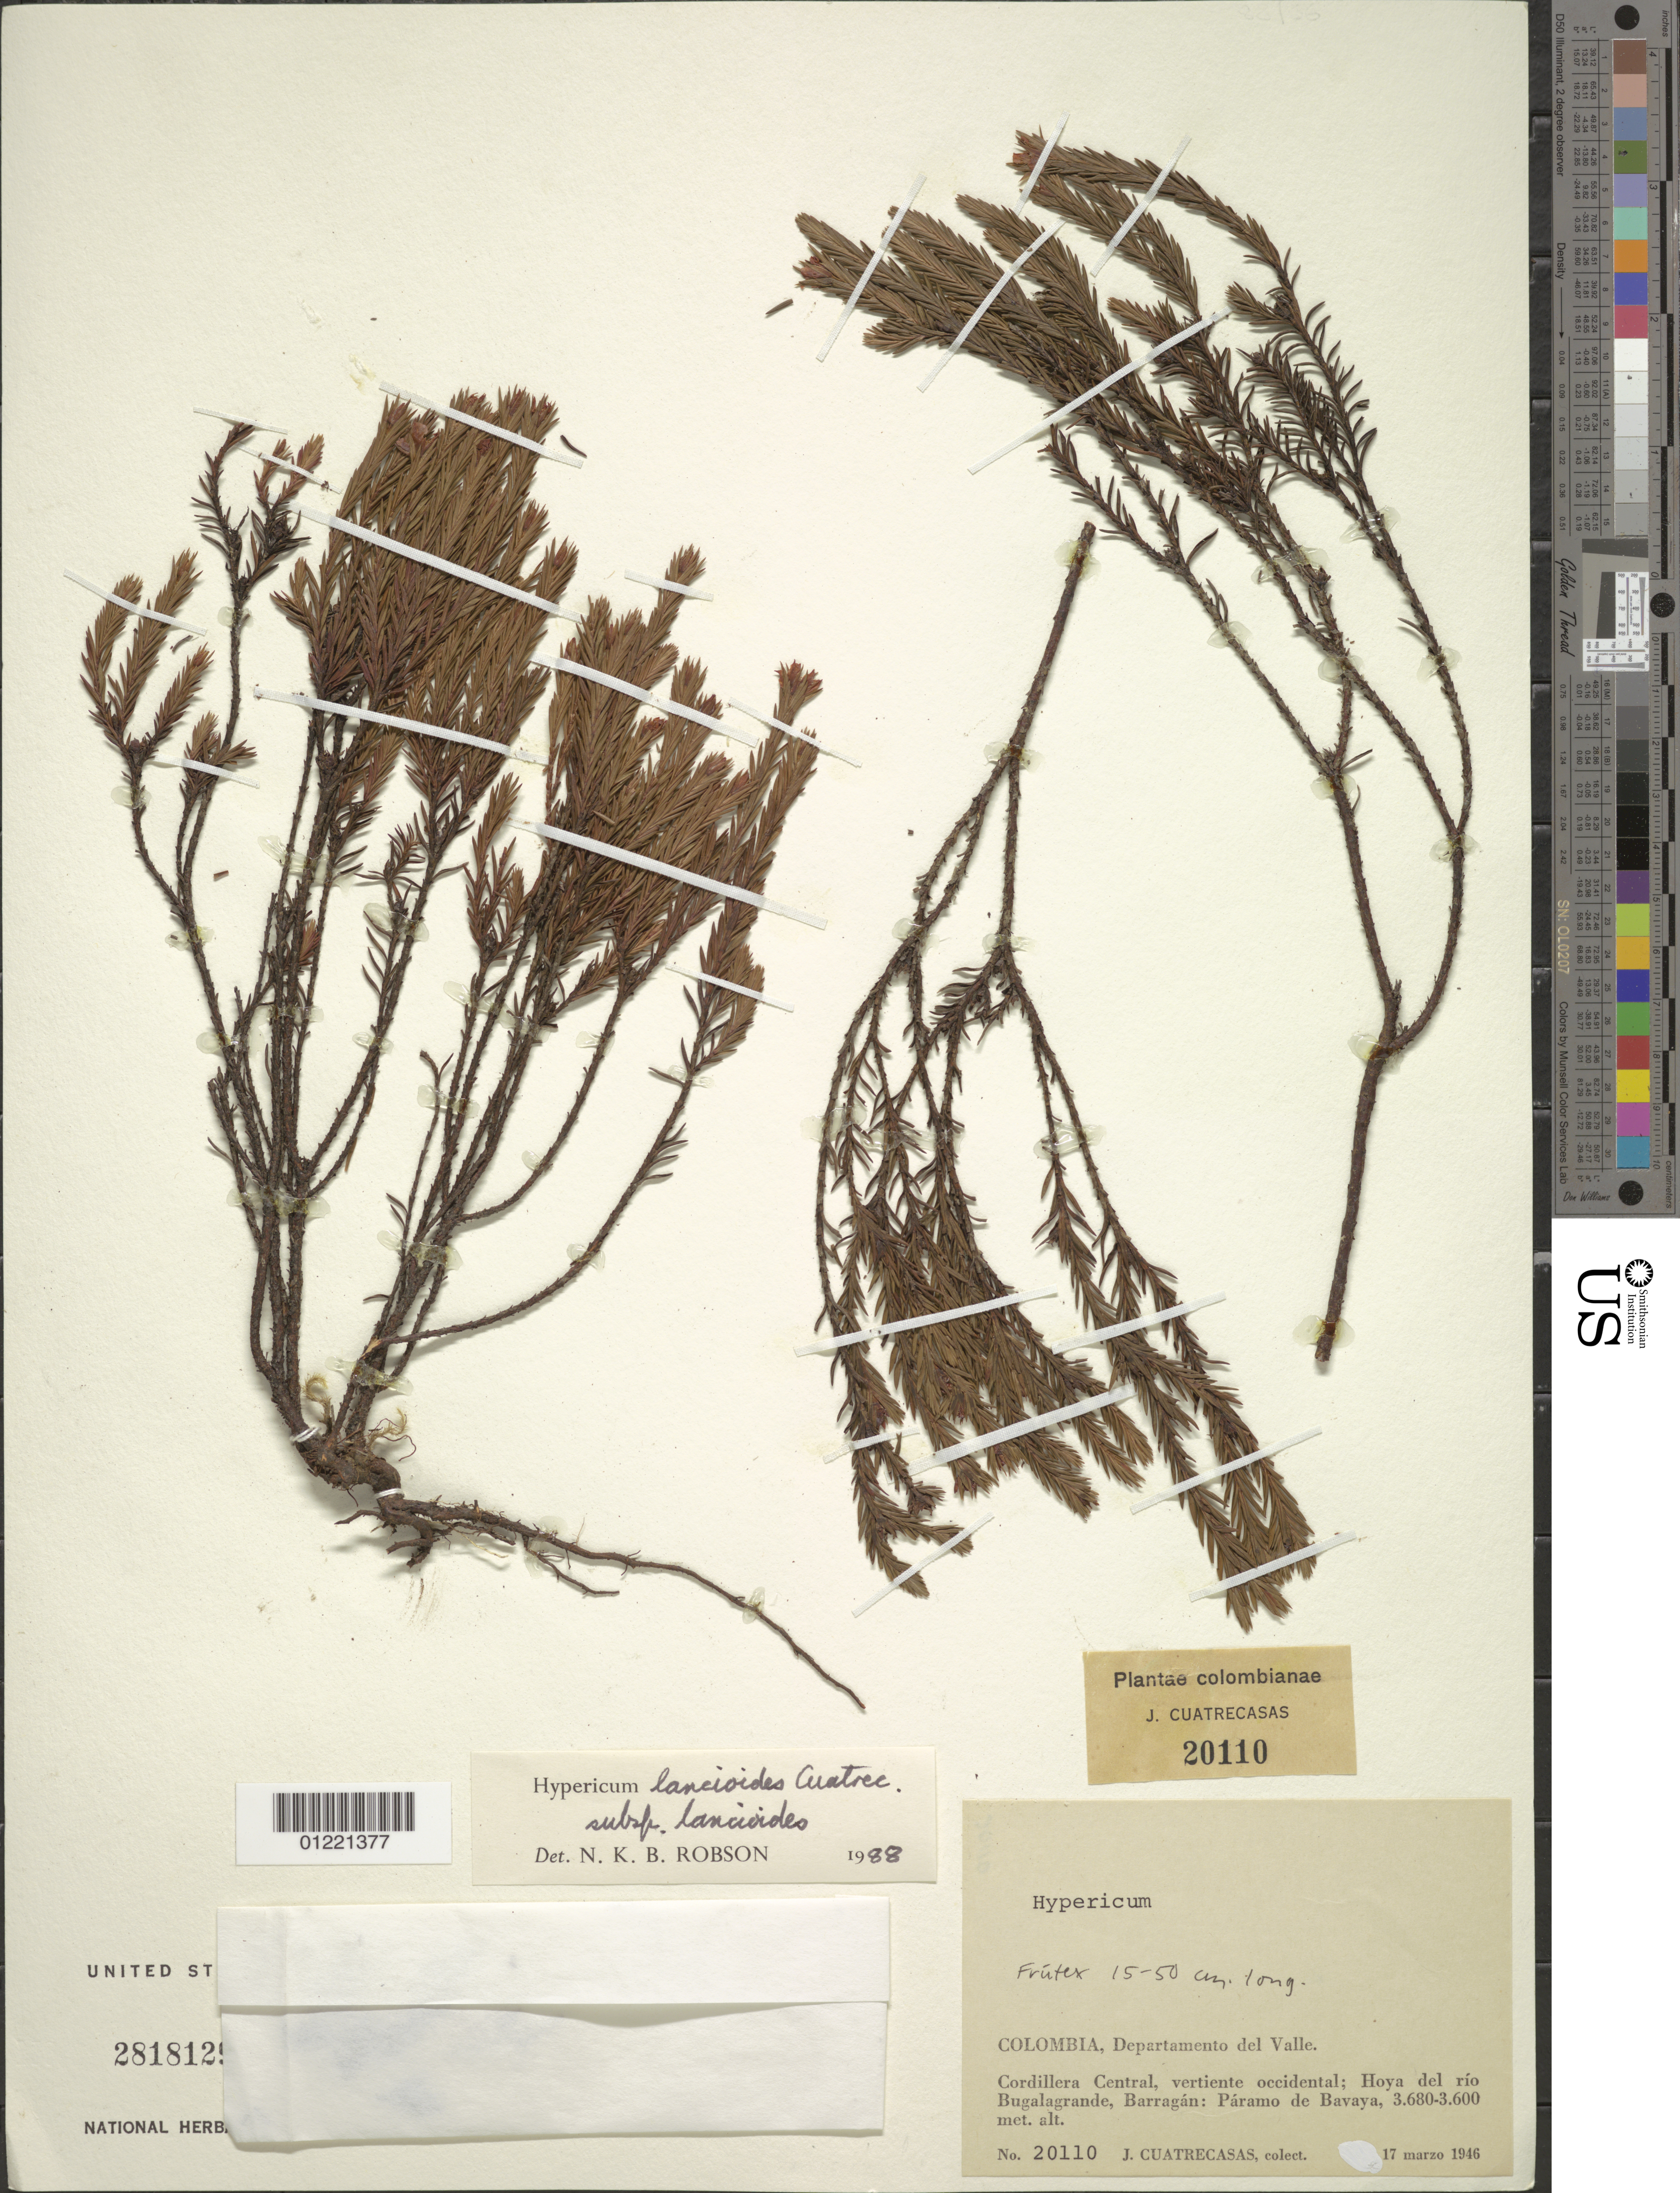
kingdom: Plantae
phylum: Tracheophyta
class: Magnoliopsida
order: Malpighiales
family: Hypericaceae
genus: Hypericum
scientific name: Hypericum lancioides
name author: Cuatrec.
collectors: J. Cuatrecasas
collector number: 20110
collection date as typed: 17 Mar 1946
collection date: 1946-03-17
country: Colombia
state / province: Valle del Cauca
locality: Cordillera Central; Vertiente Occidental; Hoya del Río Bugalagrande, Barragán: Páramo de Bavaya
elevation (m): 3600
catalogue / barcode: US 2818129